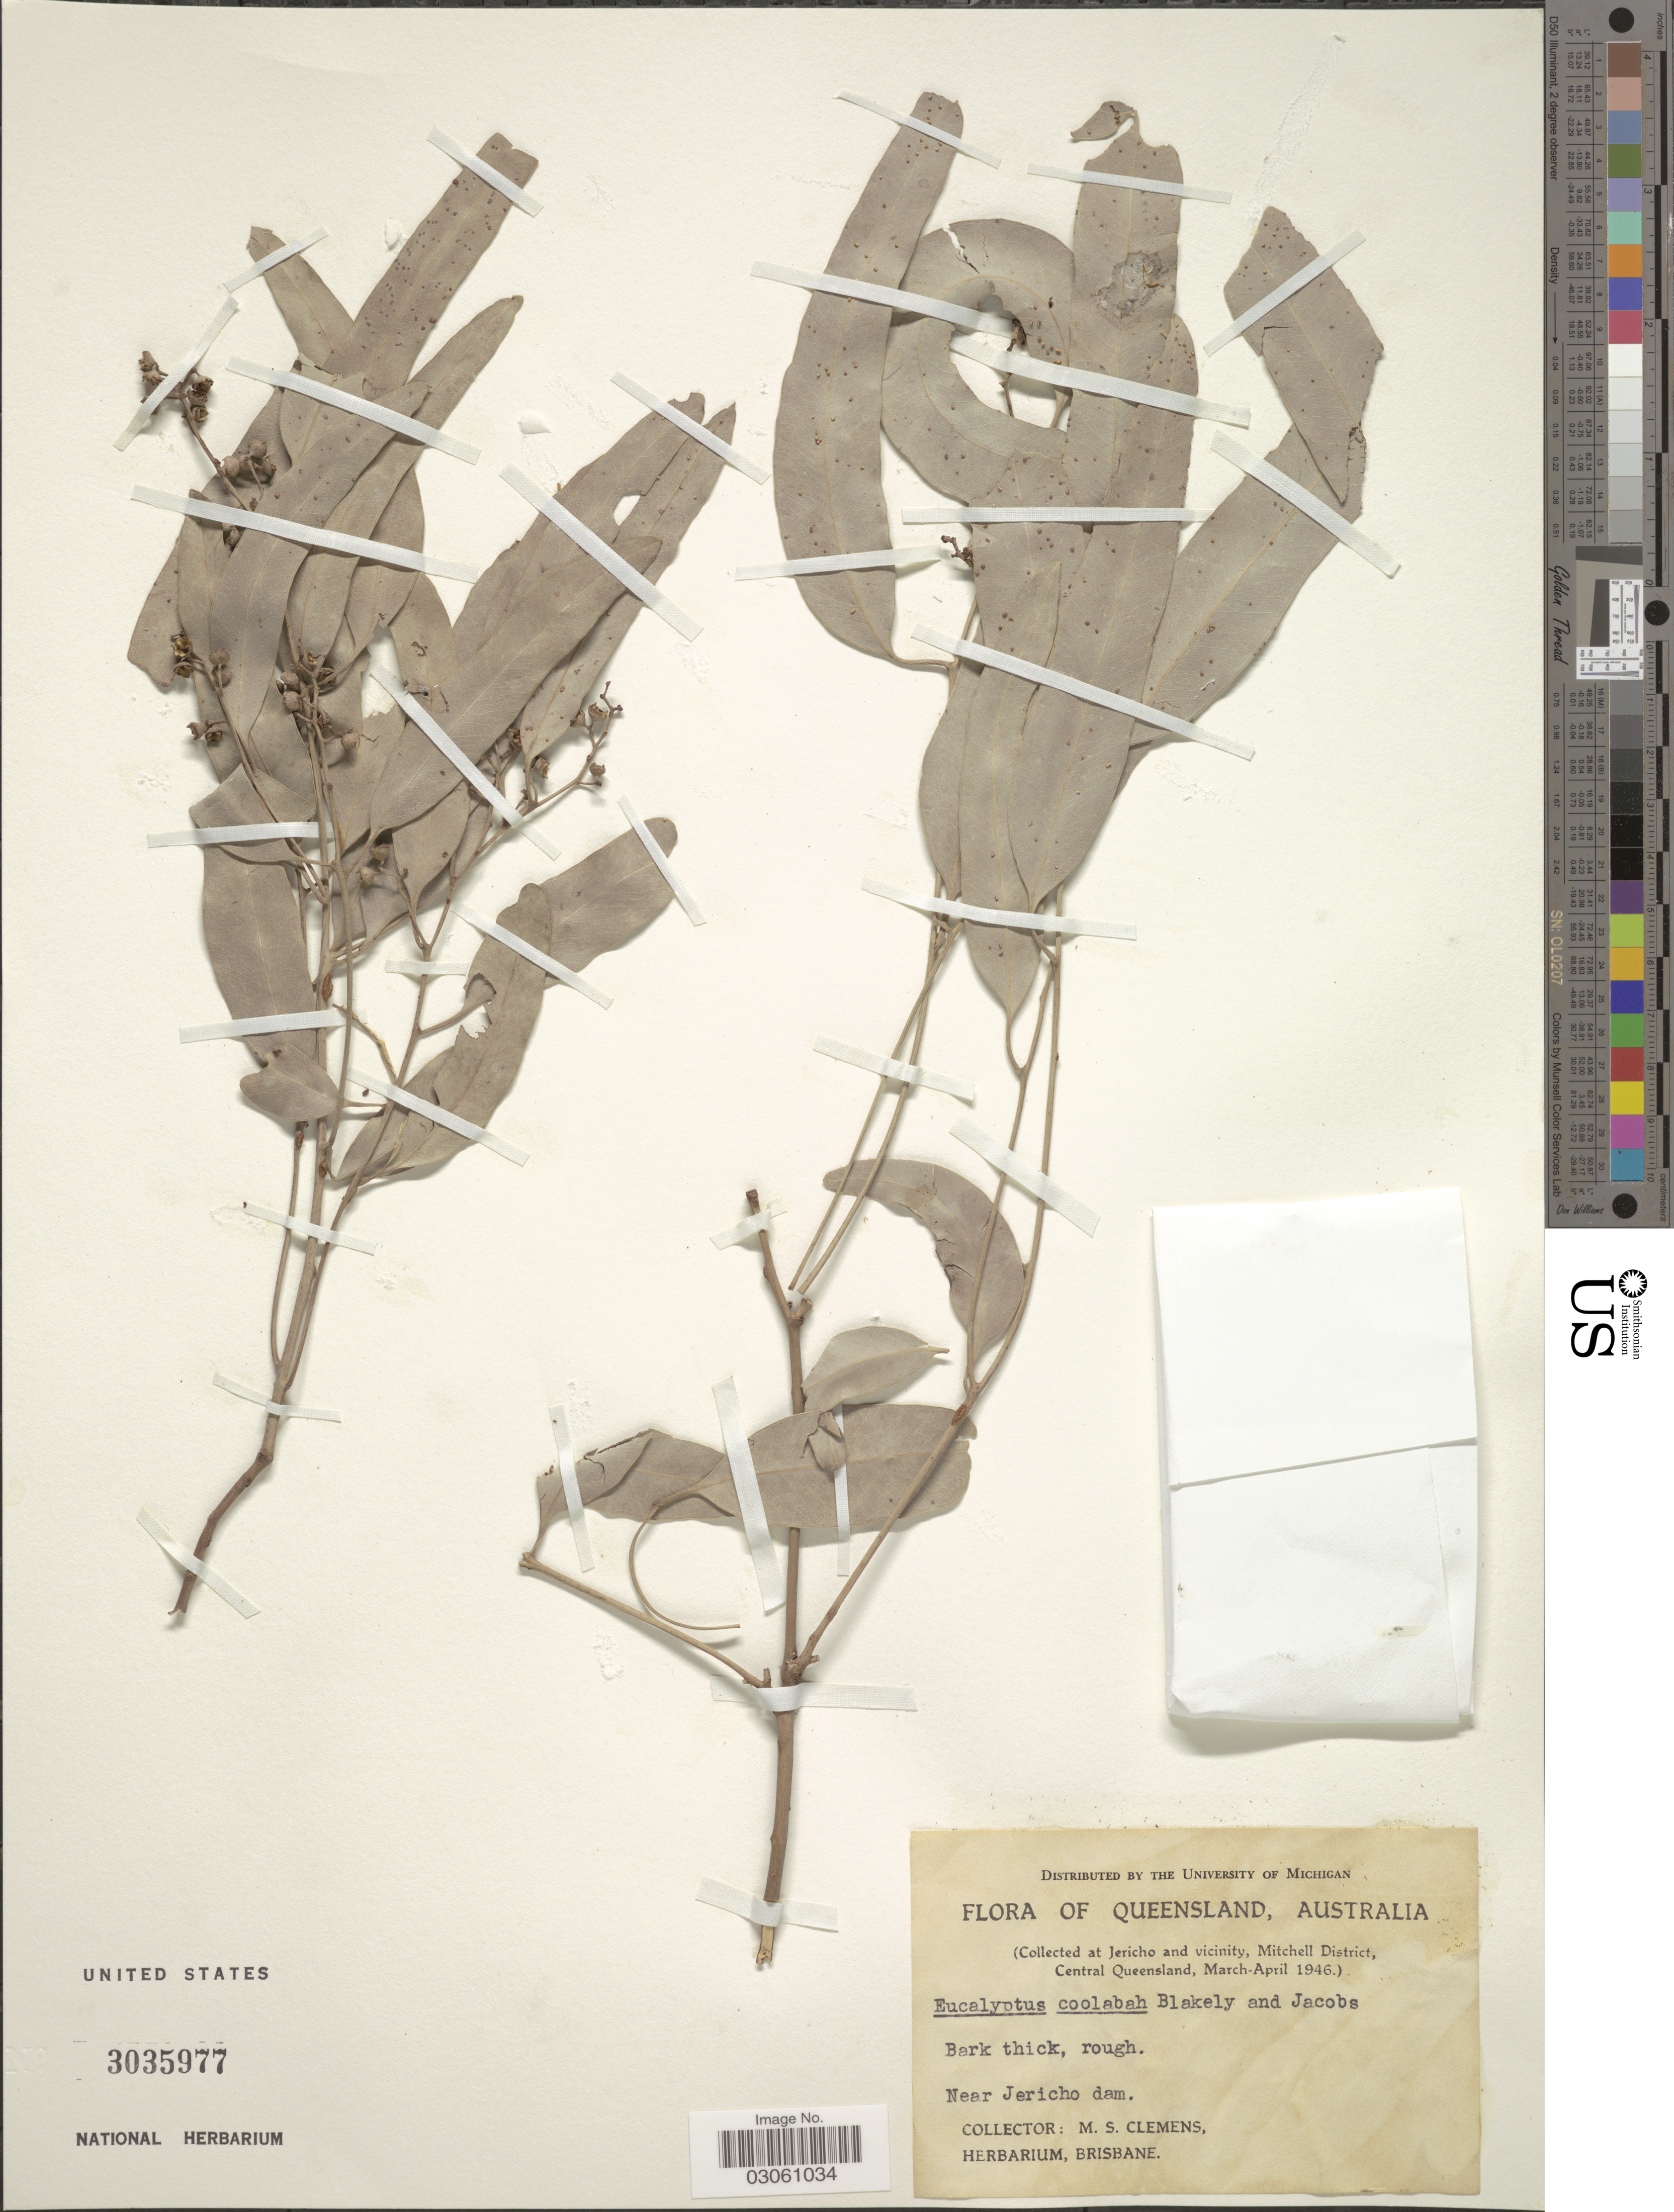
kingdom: Plantae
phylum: Tracheophyta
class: Magnoliopsida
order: Myrtales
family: Myrtaceae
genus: Eucalyptus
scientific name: Eucalyptus coolabah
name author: Blakely & Jacobs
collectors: M. S. Clemens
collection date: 1946-03/1946-04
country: Australia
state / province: Queensland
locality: Jericho and vicinity, Mitchell District, Central Queensland), Near Jericho dam.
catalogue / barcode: US 3035977